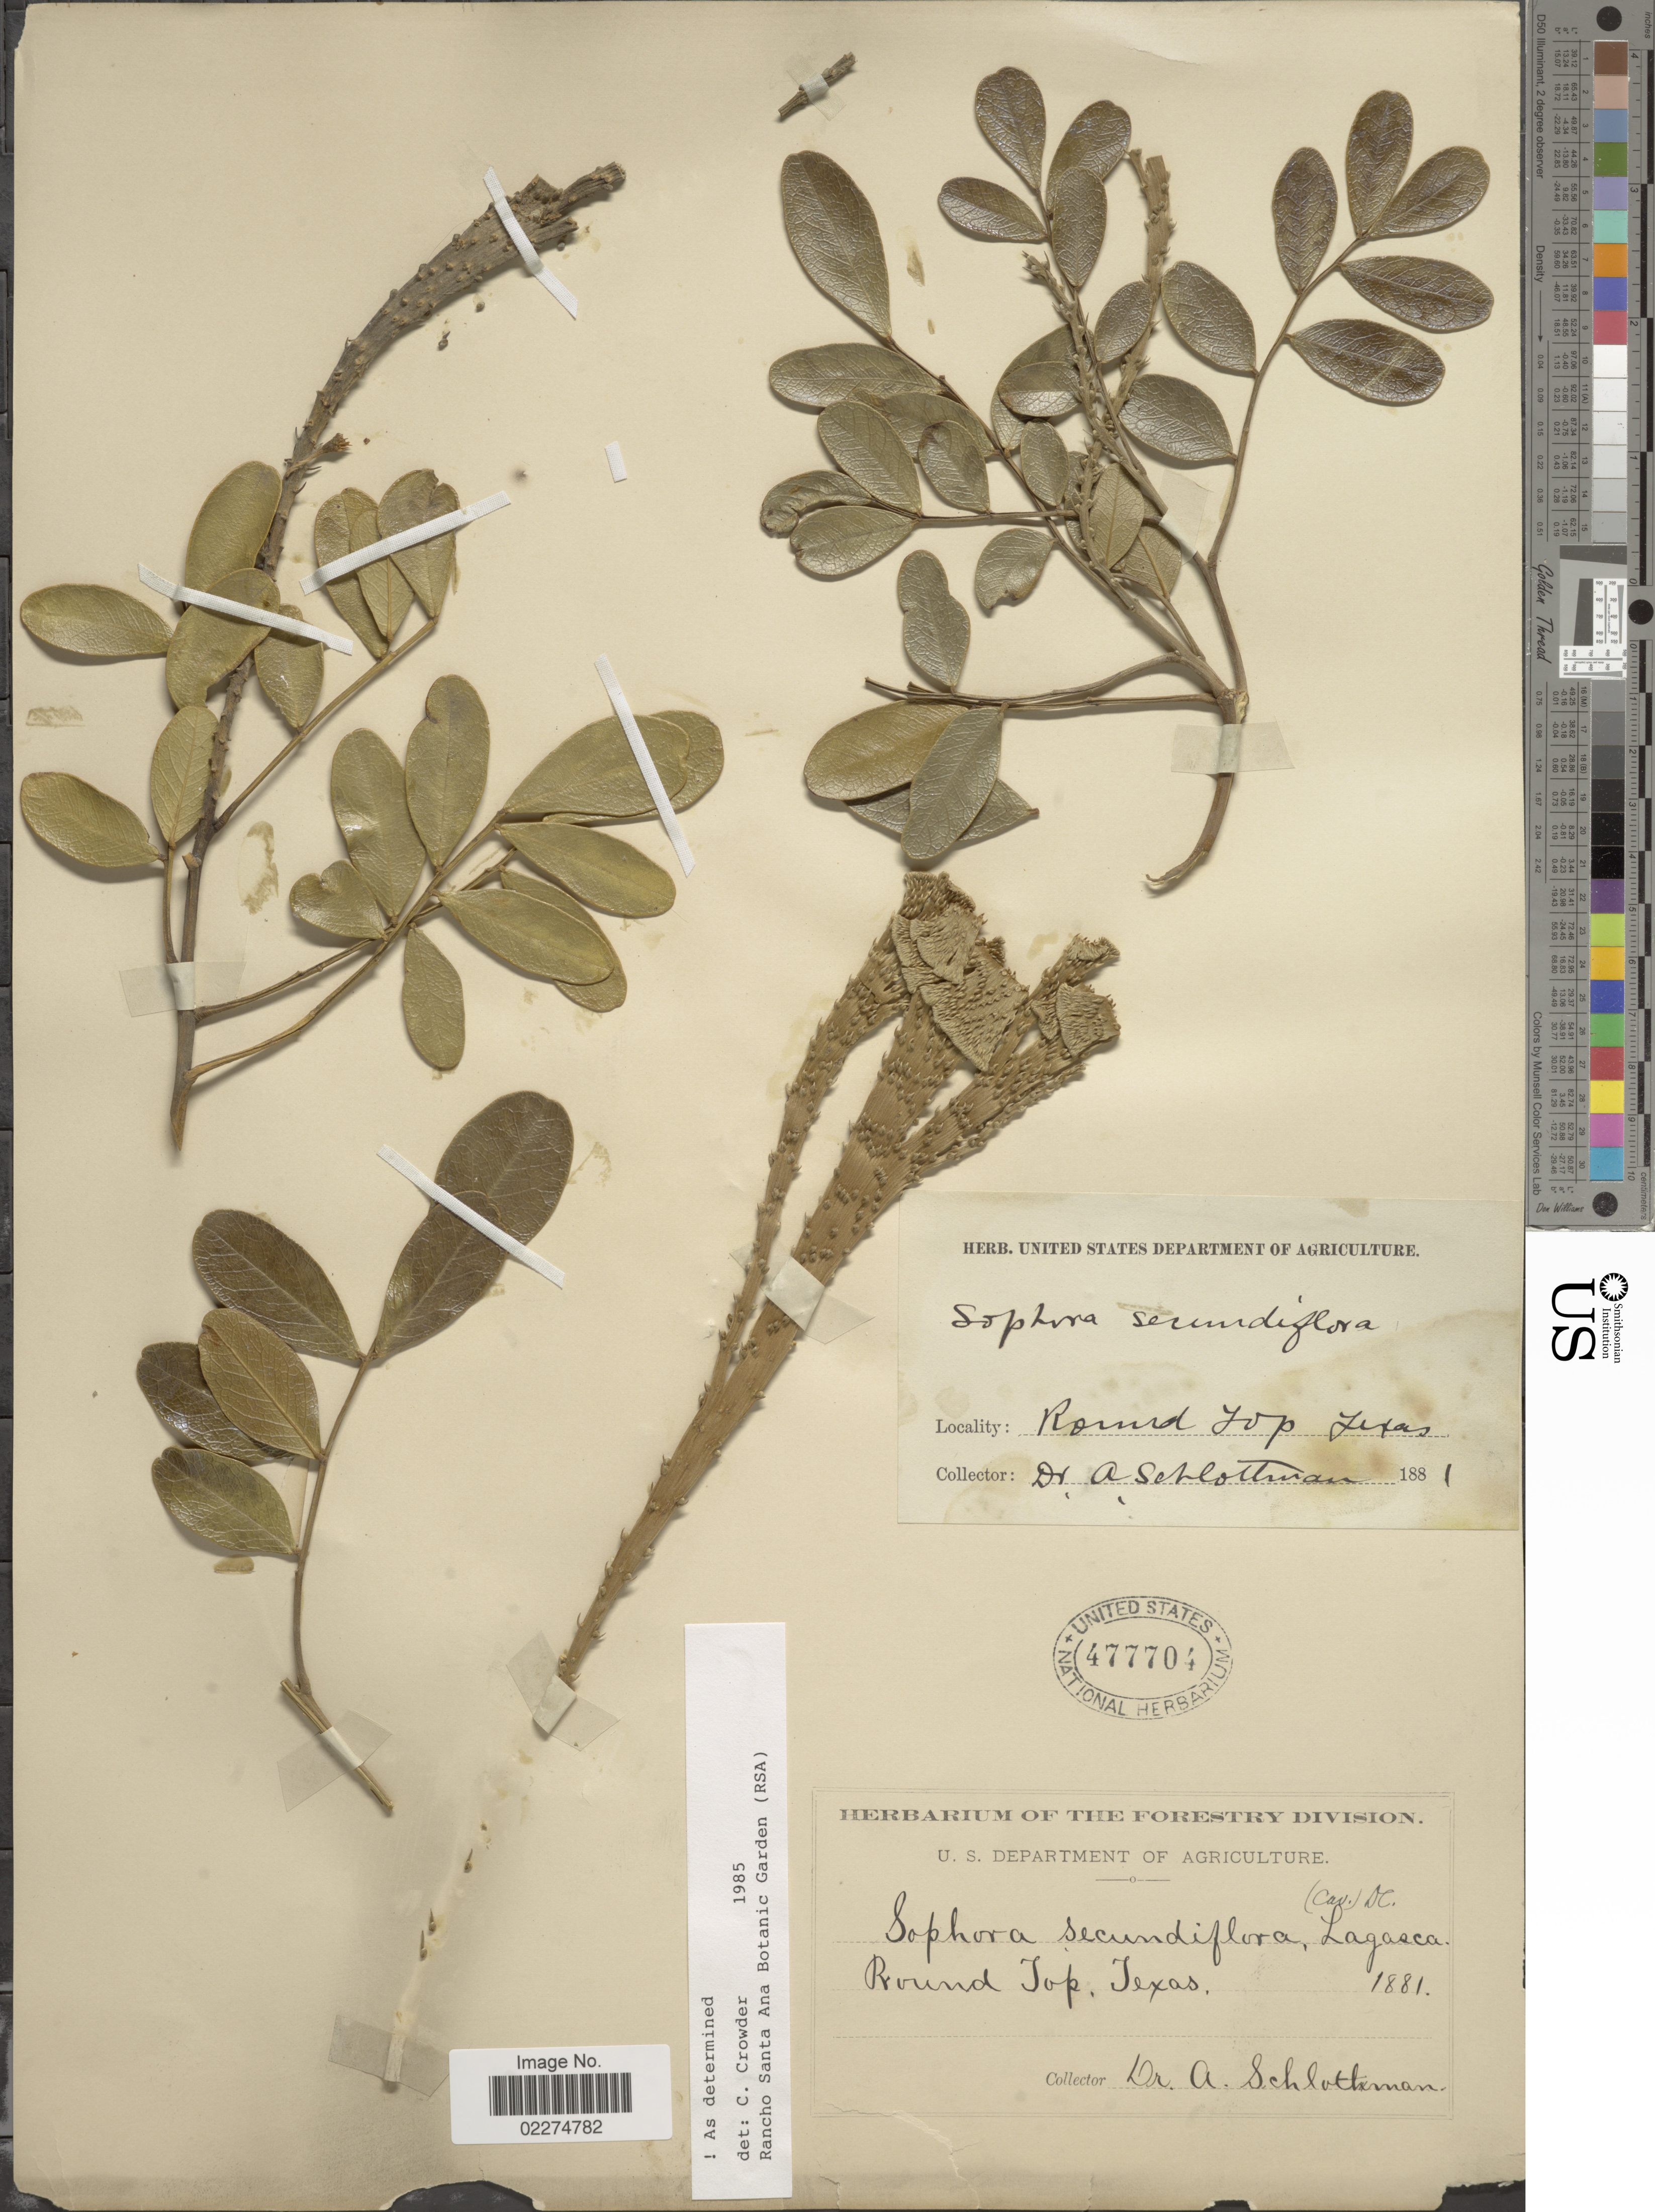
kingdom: Plantae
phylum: Tracheophyta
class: Magnoliopsida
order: Fabales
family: Fabaceae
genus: Dermatophyllum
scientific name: Dermatophyllum secundiflorum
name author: (Ortega) Gandhi & Reveal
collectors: A. Schlottman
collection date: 1881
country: United States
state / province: Texas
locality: Round Top, Texas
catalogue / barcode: US 477704